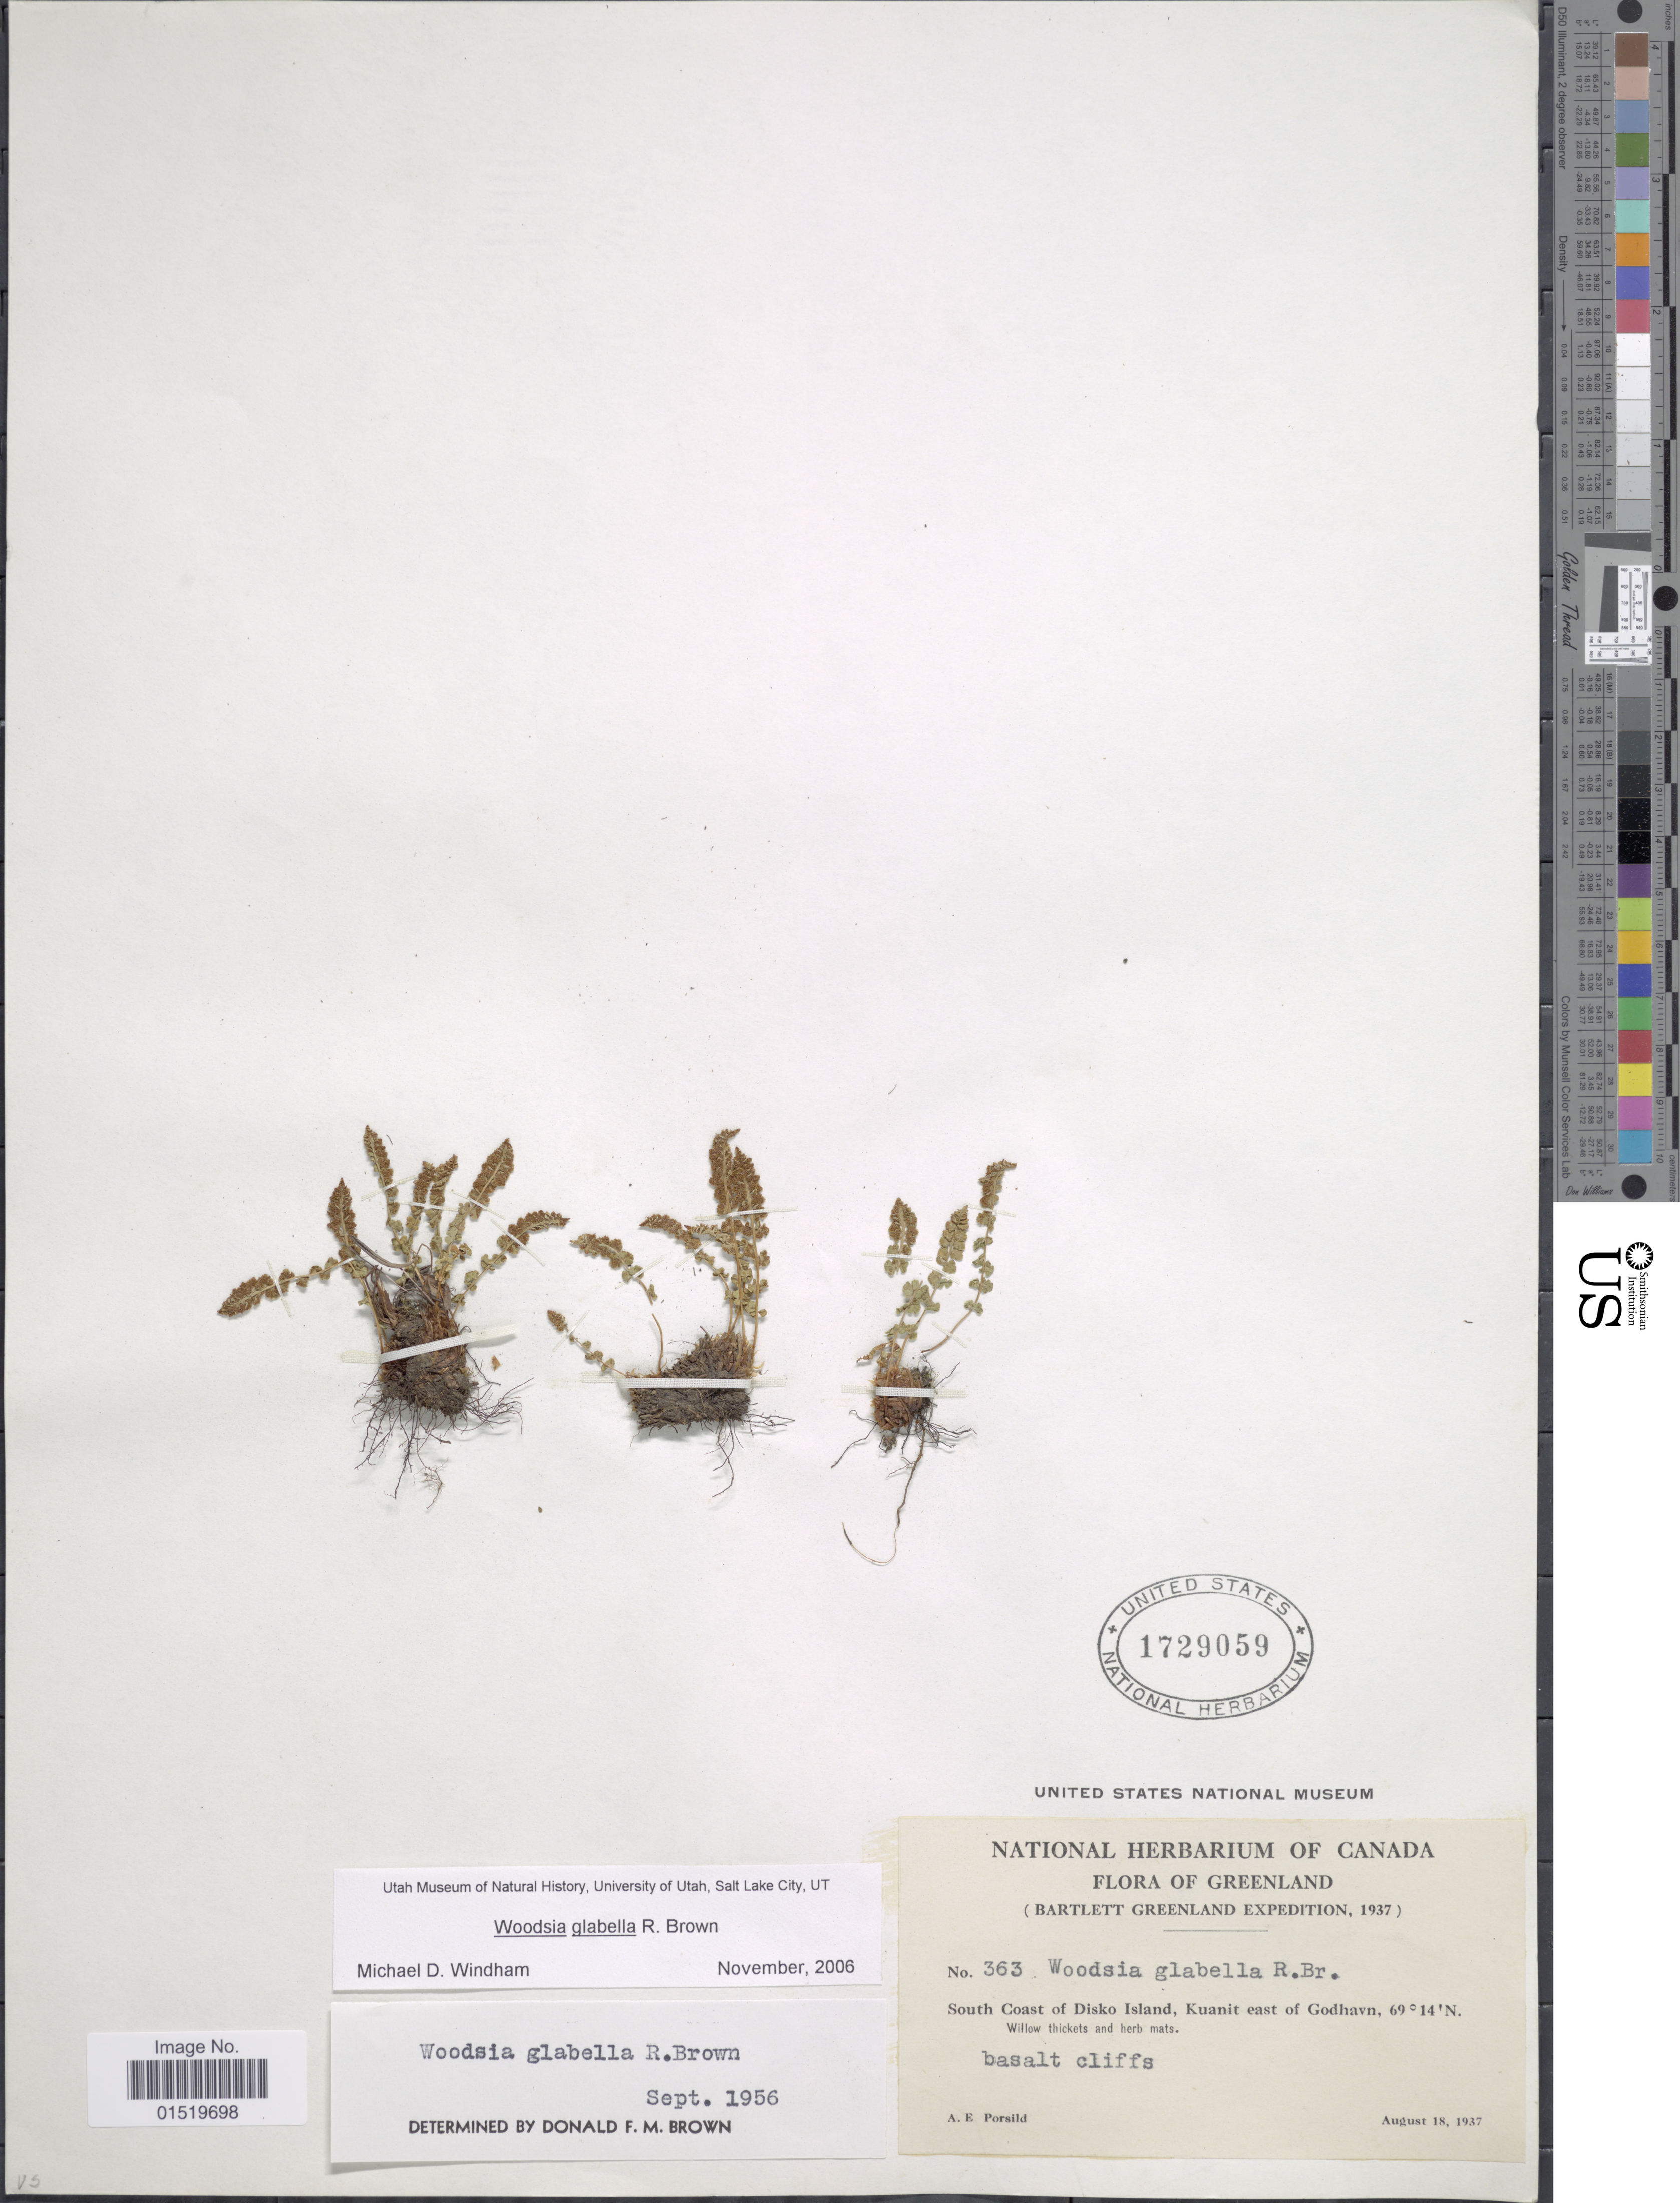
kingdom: Plantae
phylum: Tracheophyta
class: Polypodiopsida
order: Polypodiales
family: Woodsiaceae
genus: Woodsia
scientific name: Woodsia glabella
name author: R. Br.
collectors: A. E. Porsild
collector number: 363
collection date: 1937-08-18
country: Greenland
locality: South Coast of Disko Island, Kuanit east of Godhavn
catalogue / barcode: US 1729059